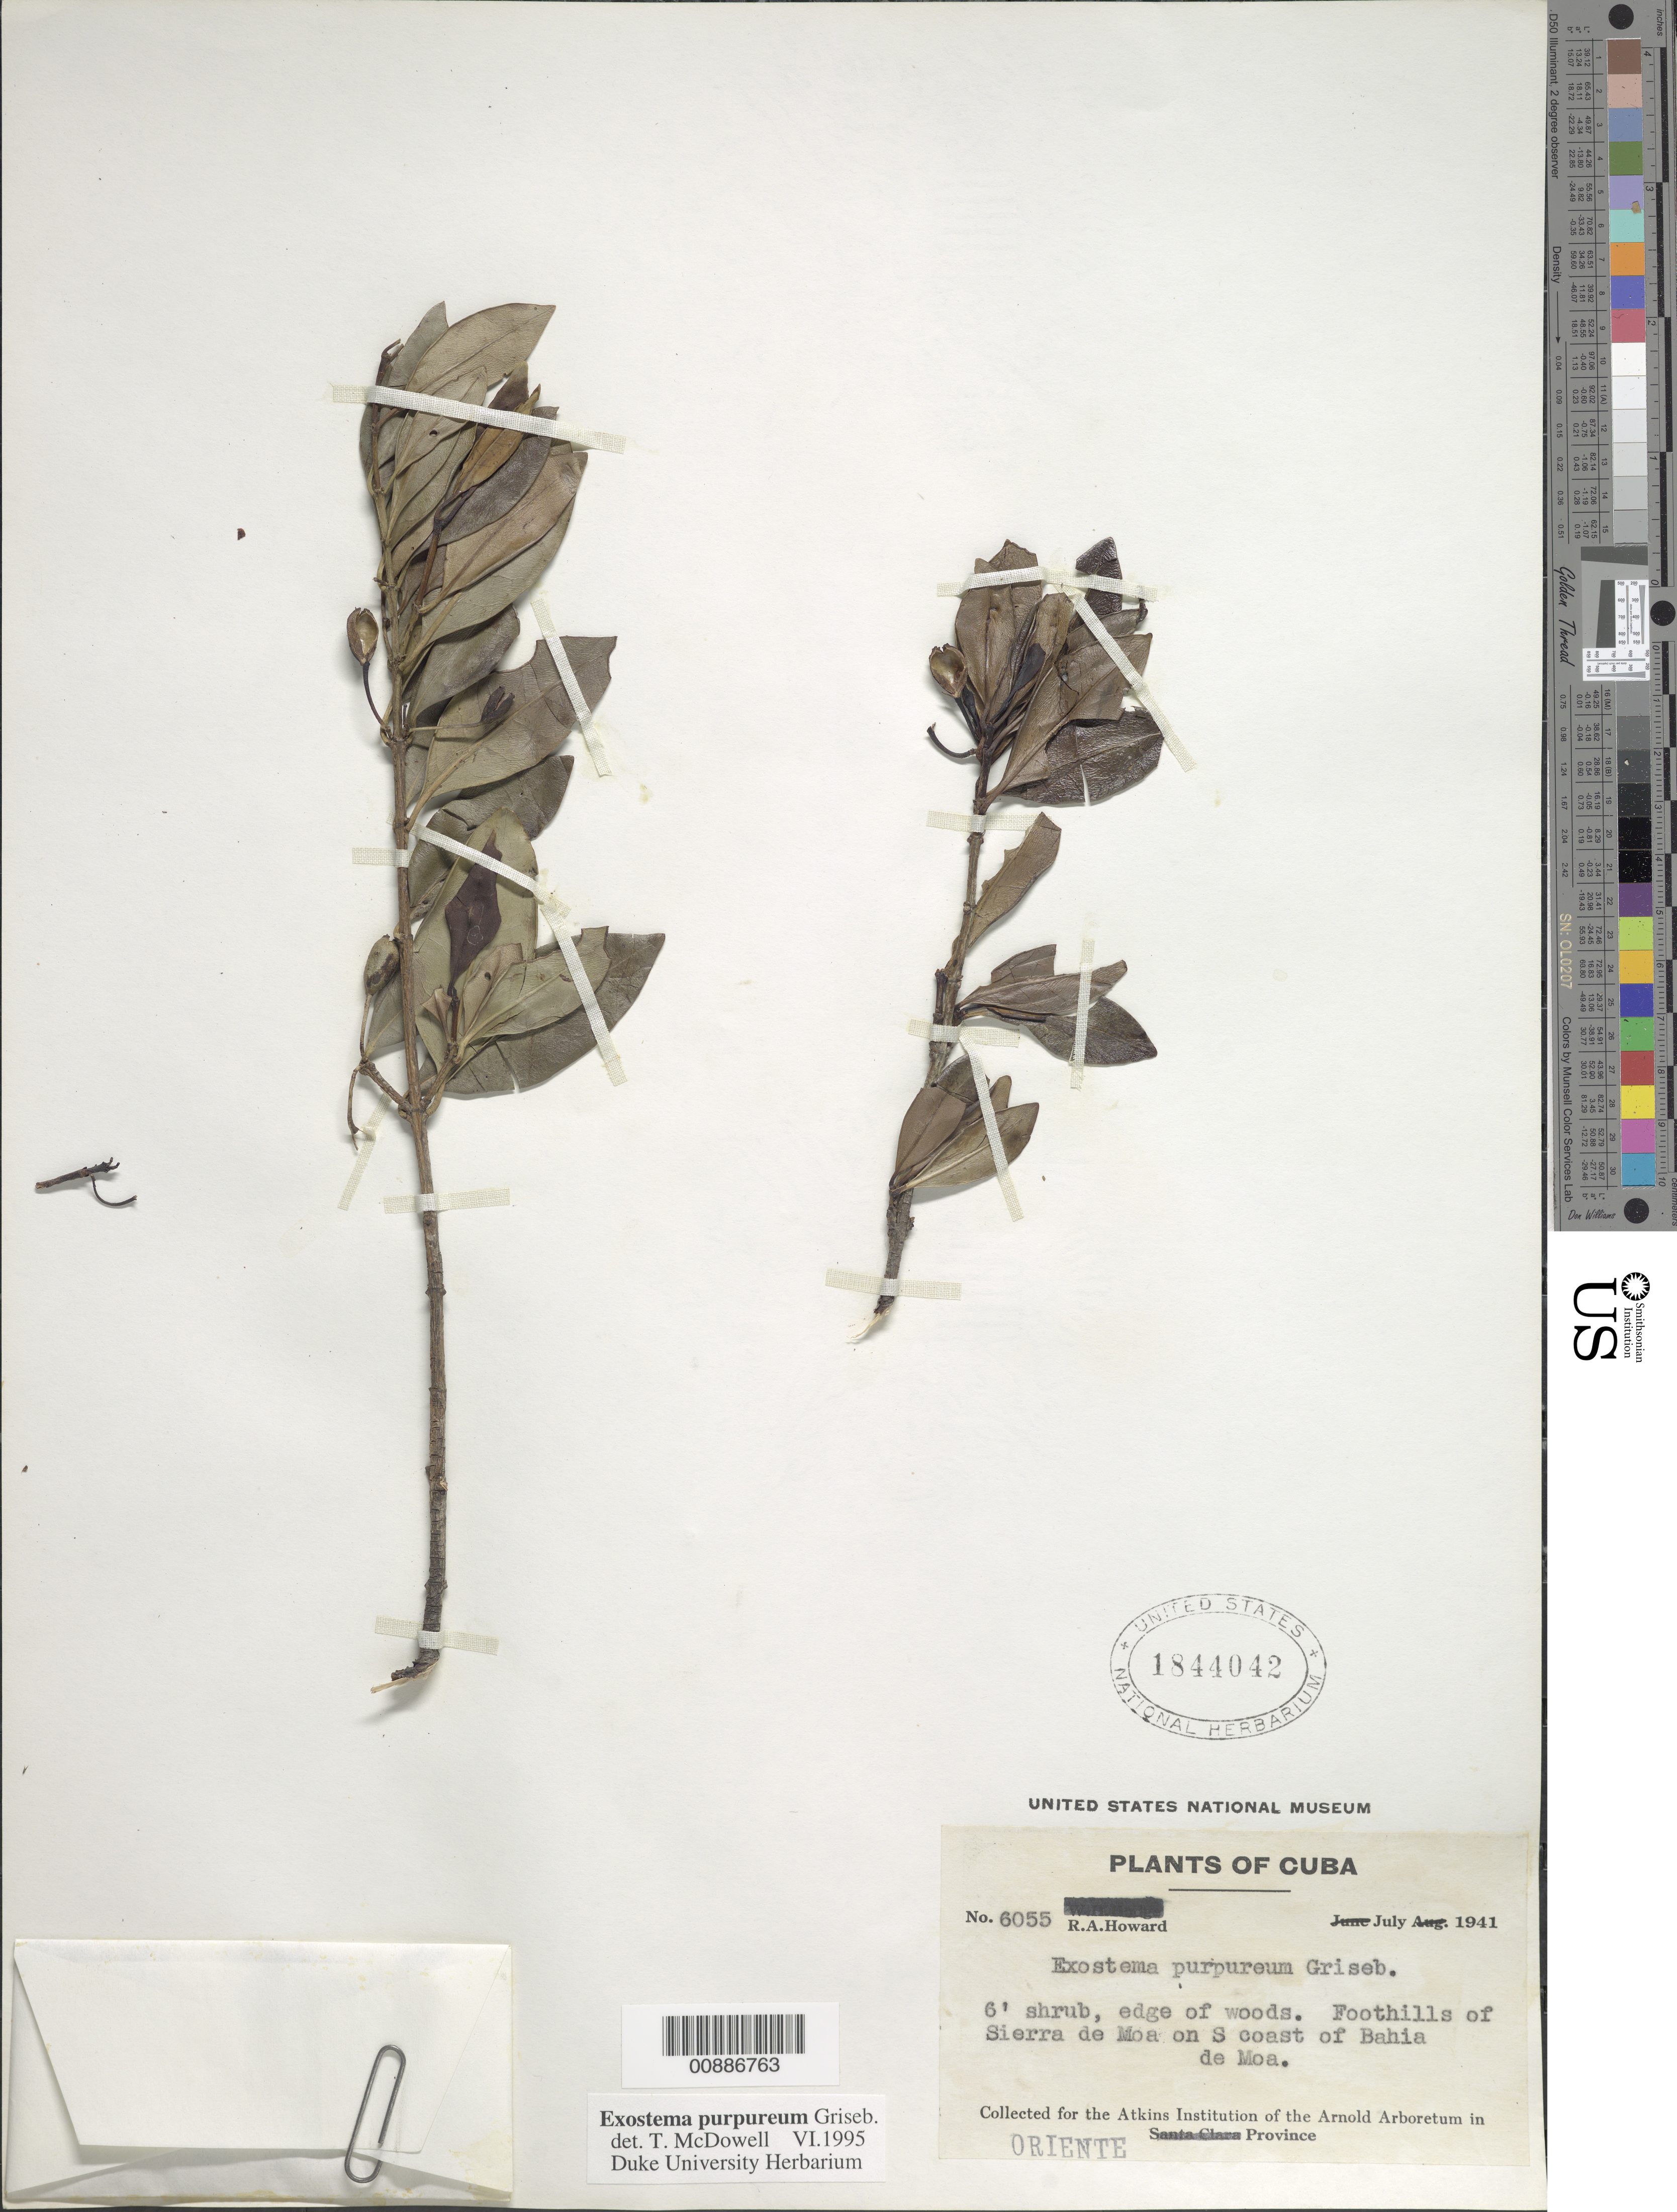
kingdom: Plantae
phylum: Tracheophyta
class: Magnoliopsida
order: Gentianales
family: Rubiaceae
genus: Exostema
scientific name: Exostema purpureum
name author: Griseb.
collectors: R. A. Howard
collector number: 6055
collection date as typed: Jul 1941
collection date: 1941-07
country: Cuba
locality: Foothills of Sierra de Moa on S coast of Bahia de Moa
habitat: Edge of woods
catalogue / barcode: US 1844042